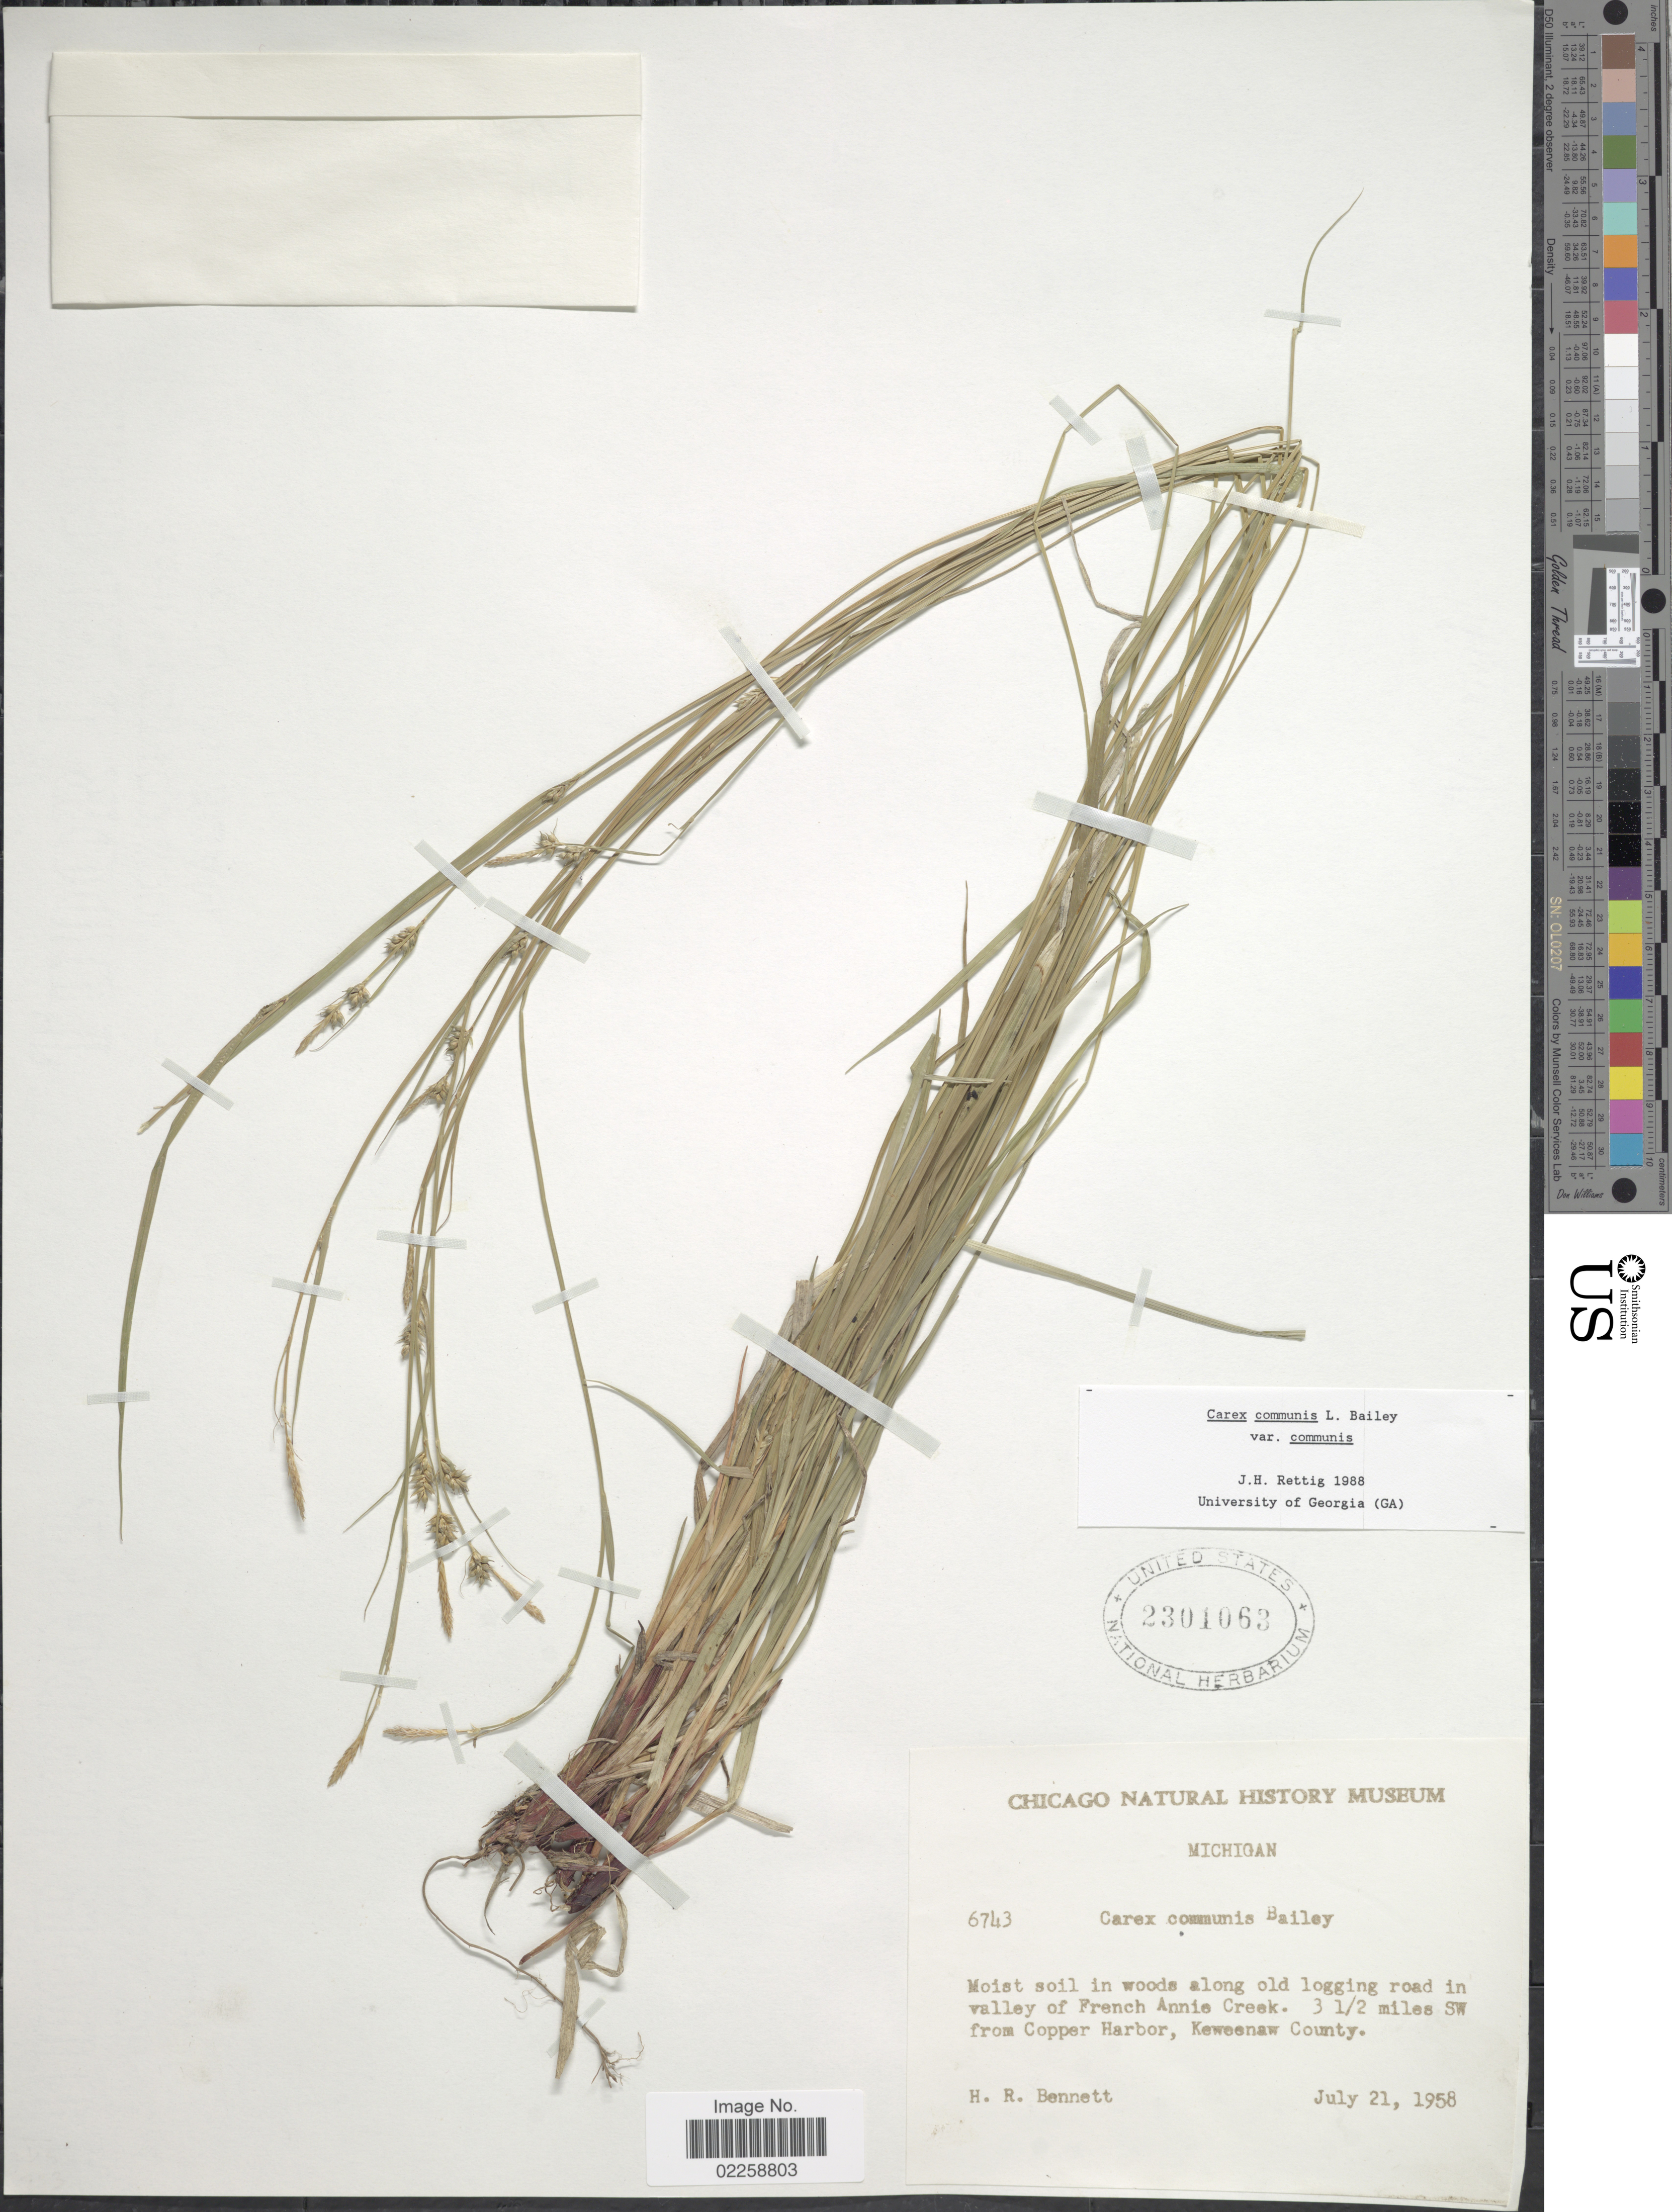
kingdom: Plantae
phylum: Tracheophyta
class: Liliopsida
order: Poales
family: Cyperaceae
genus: Carex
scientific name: Carex communis var. communis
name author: L.H. Bailey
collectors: H. R. Bennett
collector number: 6743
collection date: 1958-07-21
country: United States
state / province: Michigan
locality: Moist soil in woods along old logging road in valley of French Annie Creek, 3½ miles SW from Copper Harbor, Keweenaw County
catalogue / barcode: US 2301063